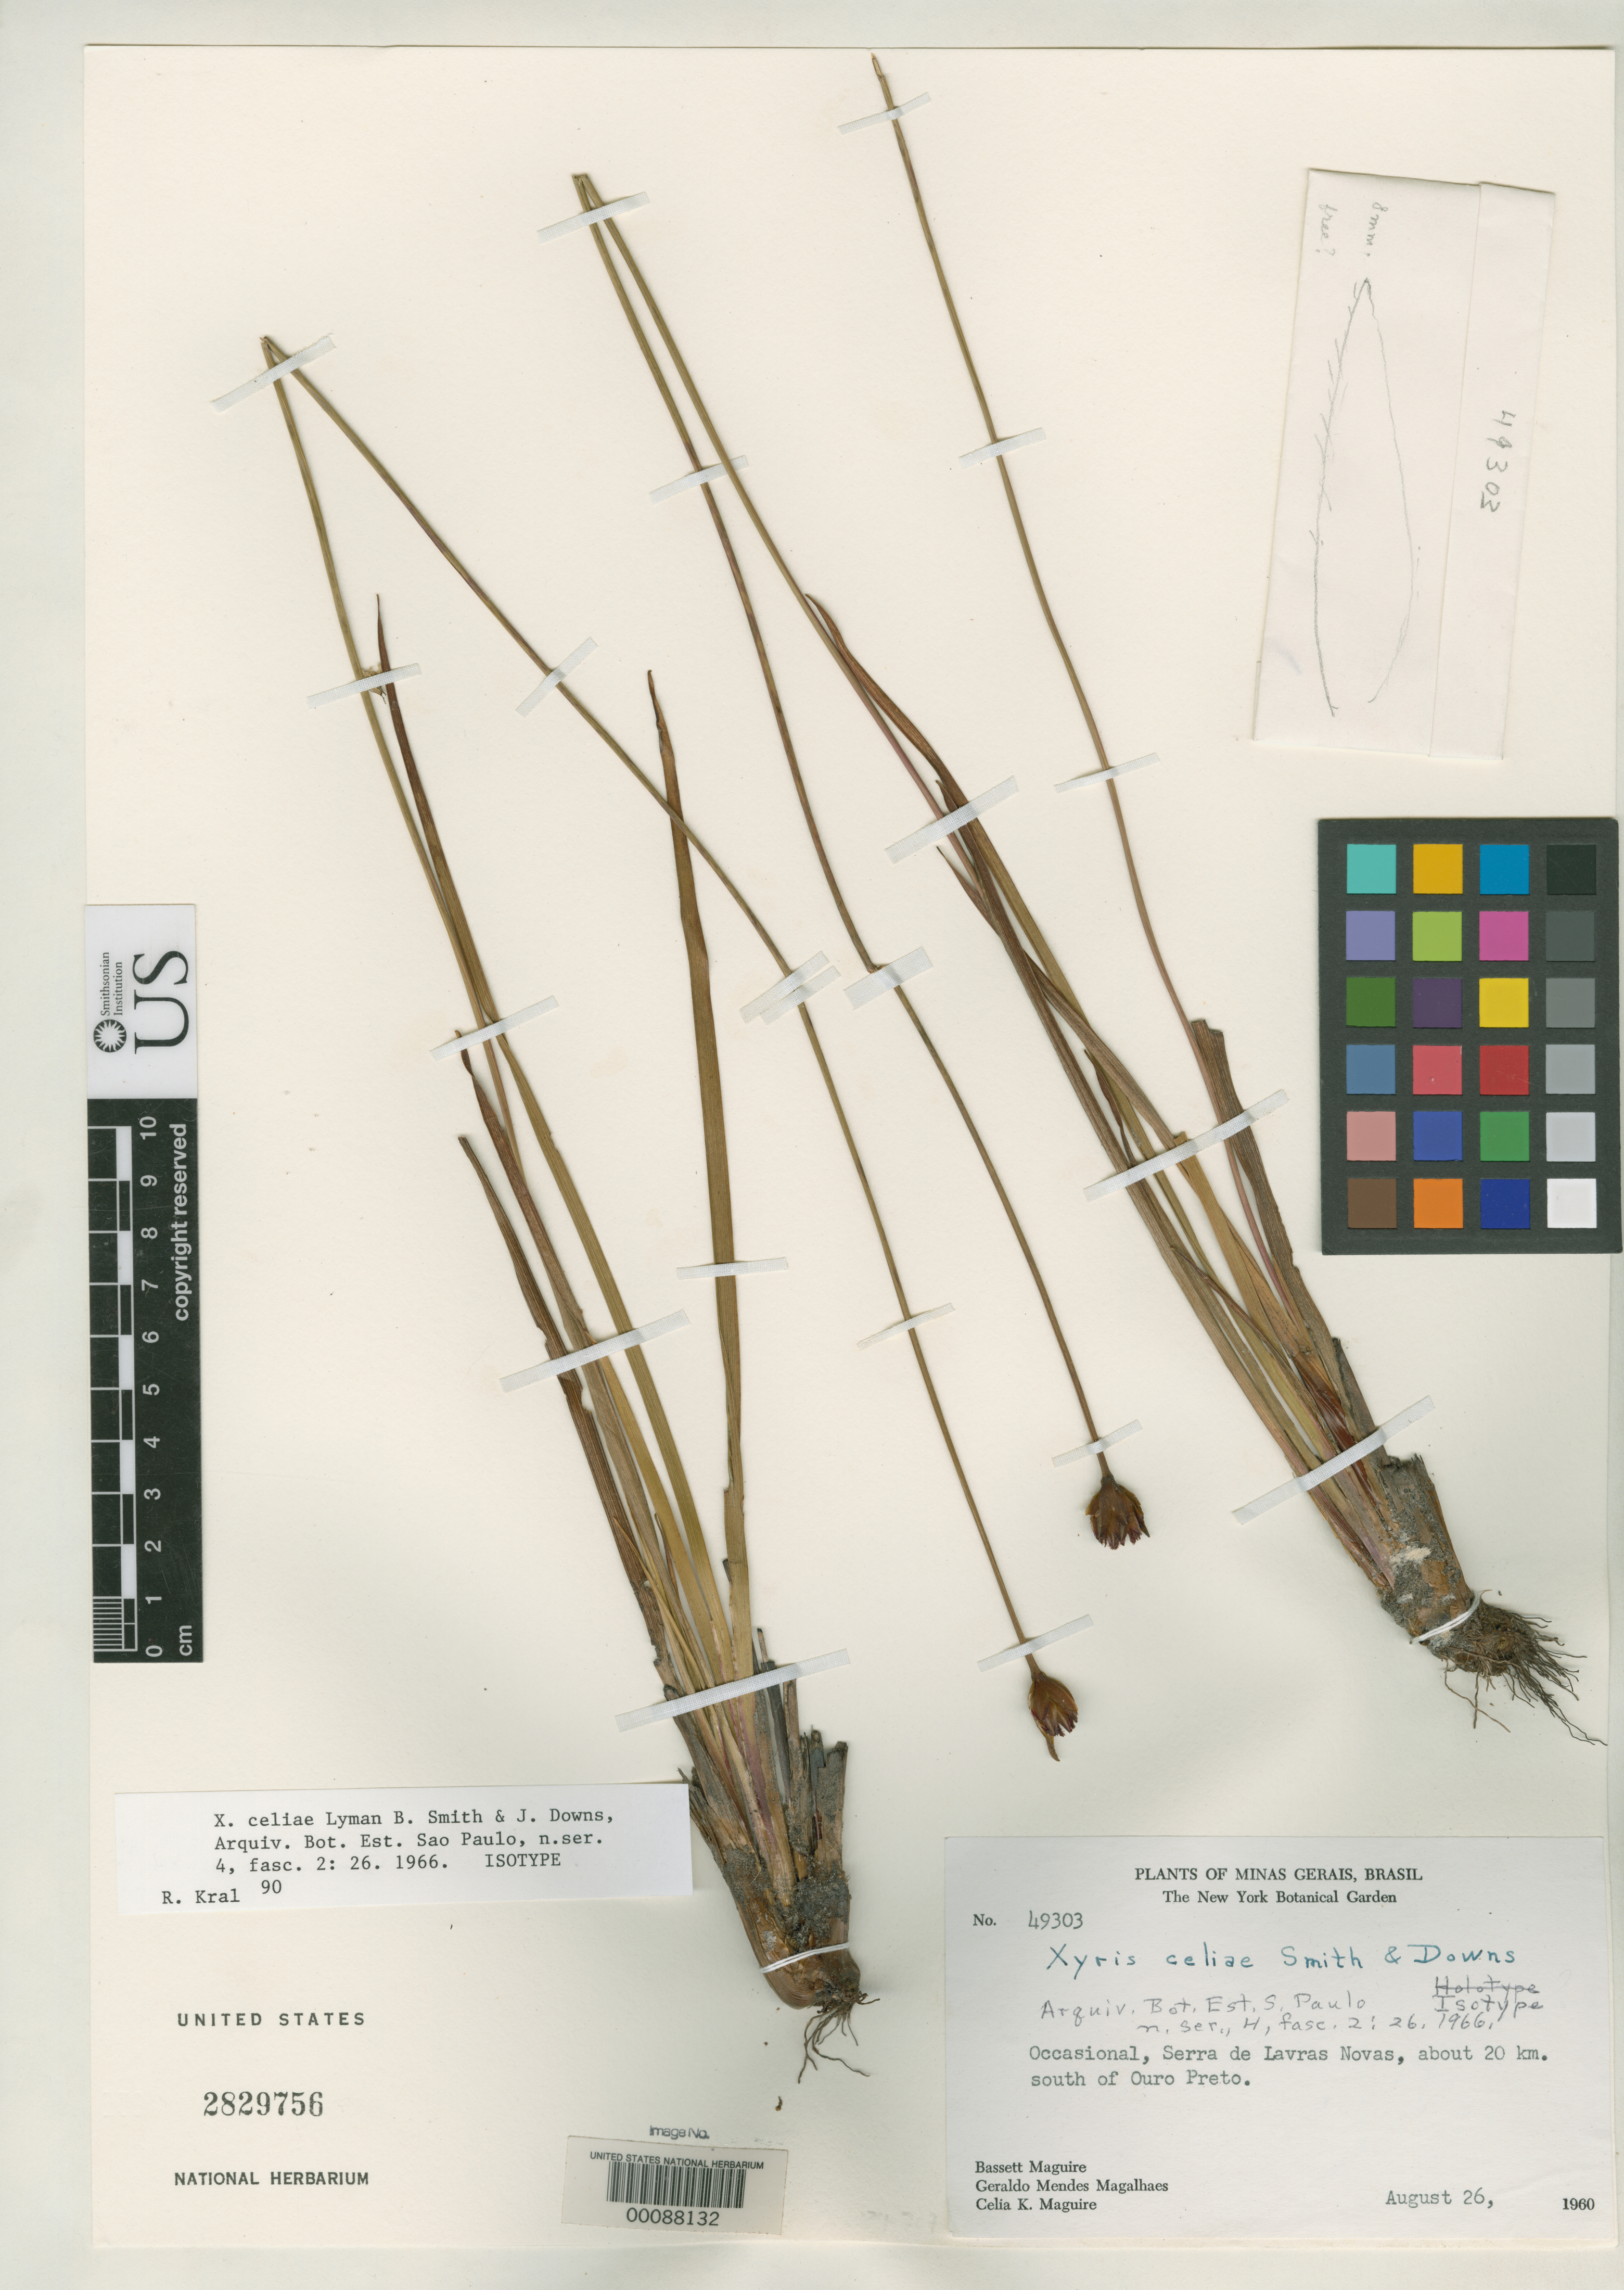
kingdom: Plantae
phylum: Tracheophyta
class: Liliopsida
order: Poales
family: Xyridaceae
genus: Xyris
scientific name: Xyris celiae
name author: L.B. Sm. & Downs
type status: Isotype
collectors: B. Maguire, G. Magalhaes & C. K. Maguire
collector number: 49303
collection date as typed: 26 Aug 1960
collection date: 1960-08-26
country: Brazil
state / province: Minas Gerais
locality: Serra de Lavras Novas, 20 m S of Ouro Preto.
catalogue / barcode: US 2829756